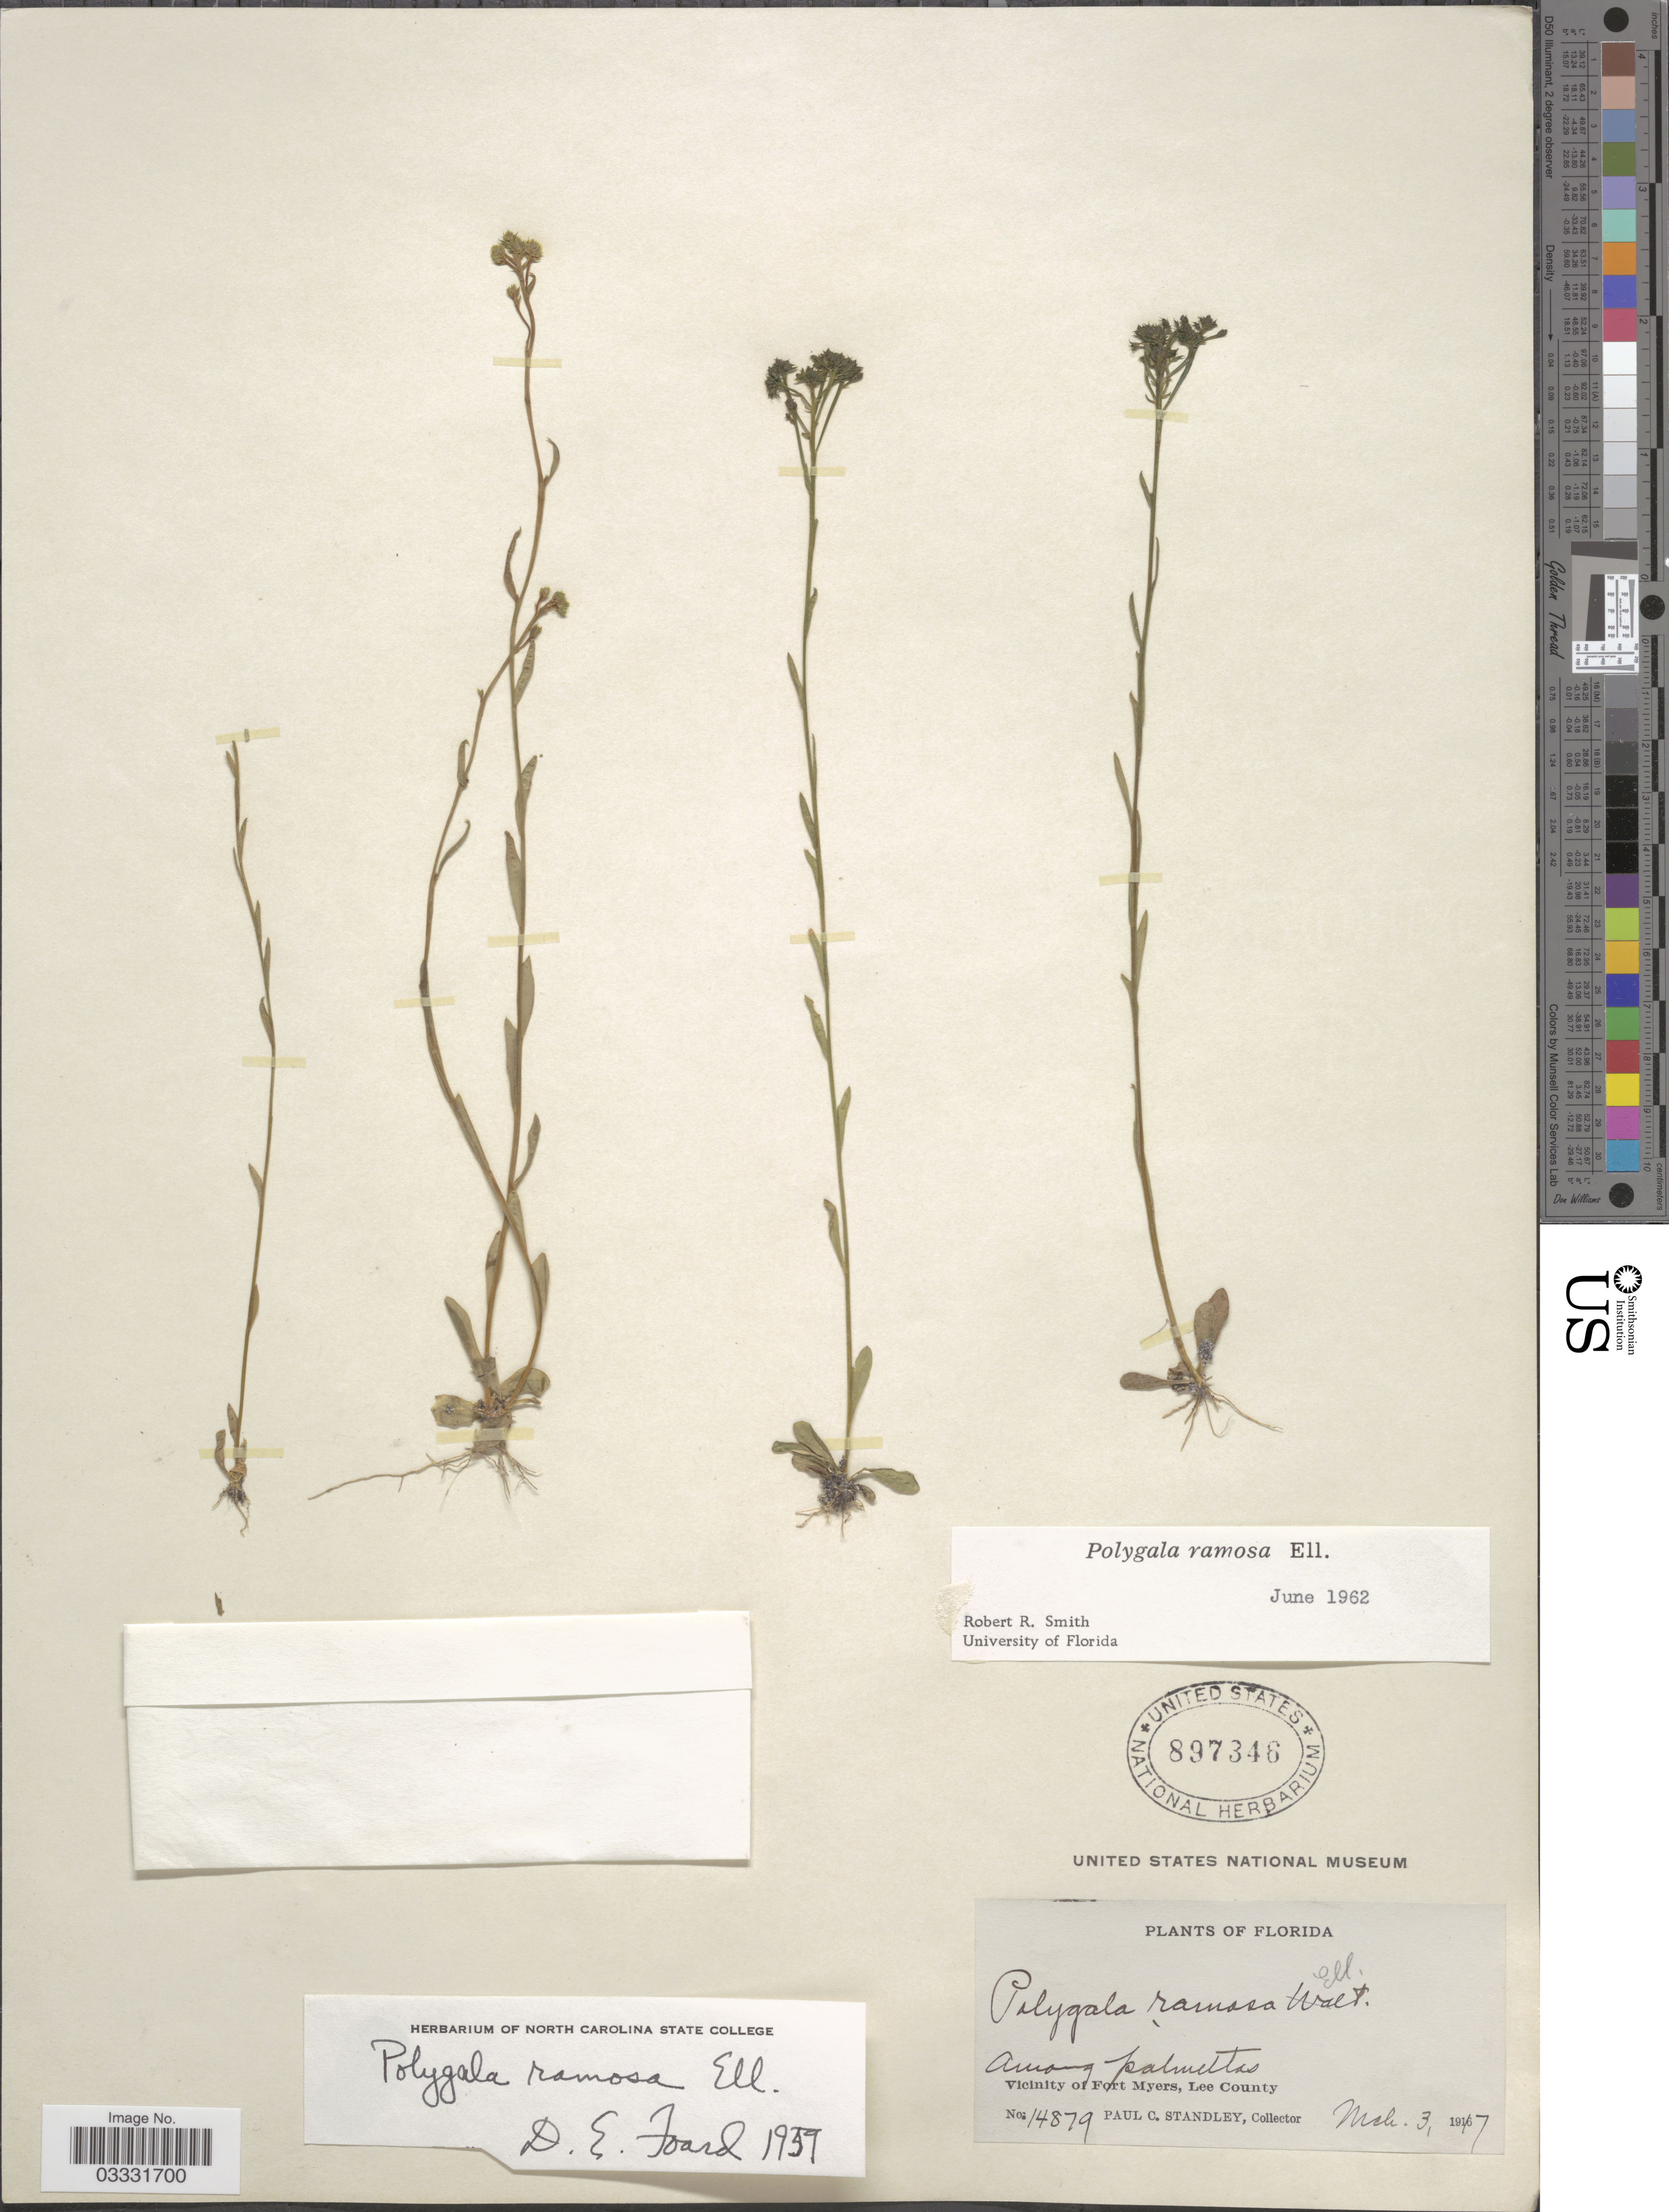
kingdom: Plantae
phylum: Tracheophyta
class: Magnoliopsida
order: Fabales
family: Polygalaceae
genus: Polygala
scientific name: Polygala ramosa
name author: Elliott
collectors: P. C. Standley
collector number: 14879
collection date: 1917-03-03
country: United States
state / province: Florida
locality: Vicinity of Fort Myers, Lee County.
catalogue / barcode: US 897346